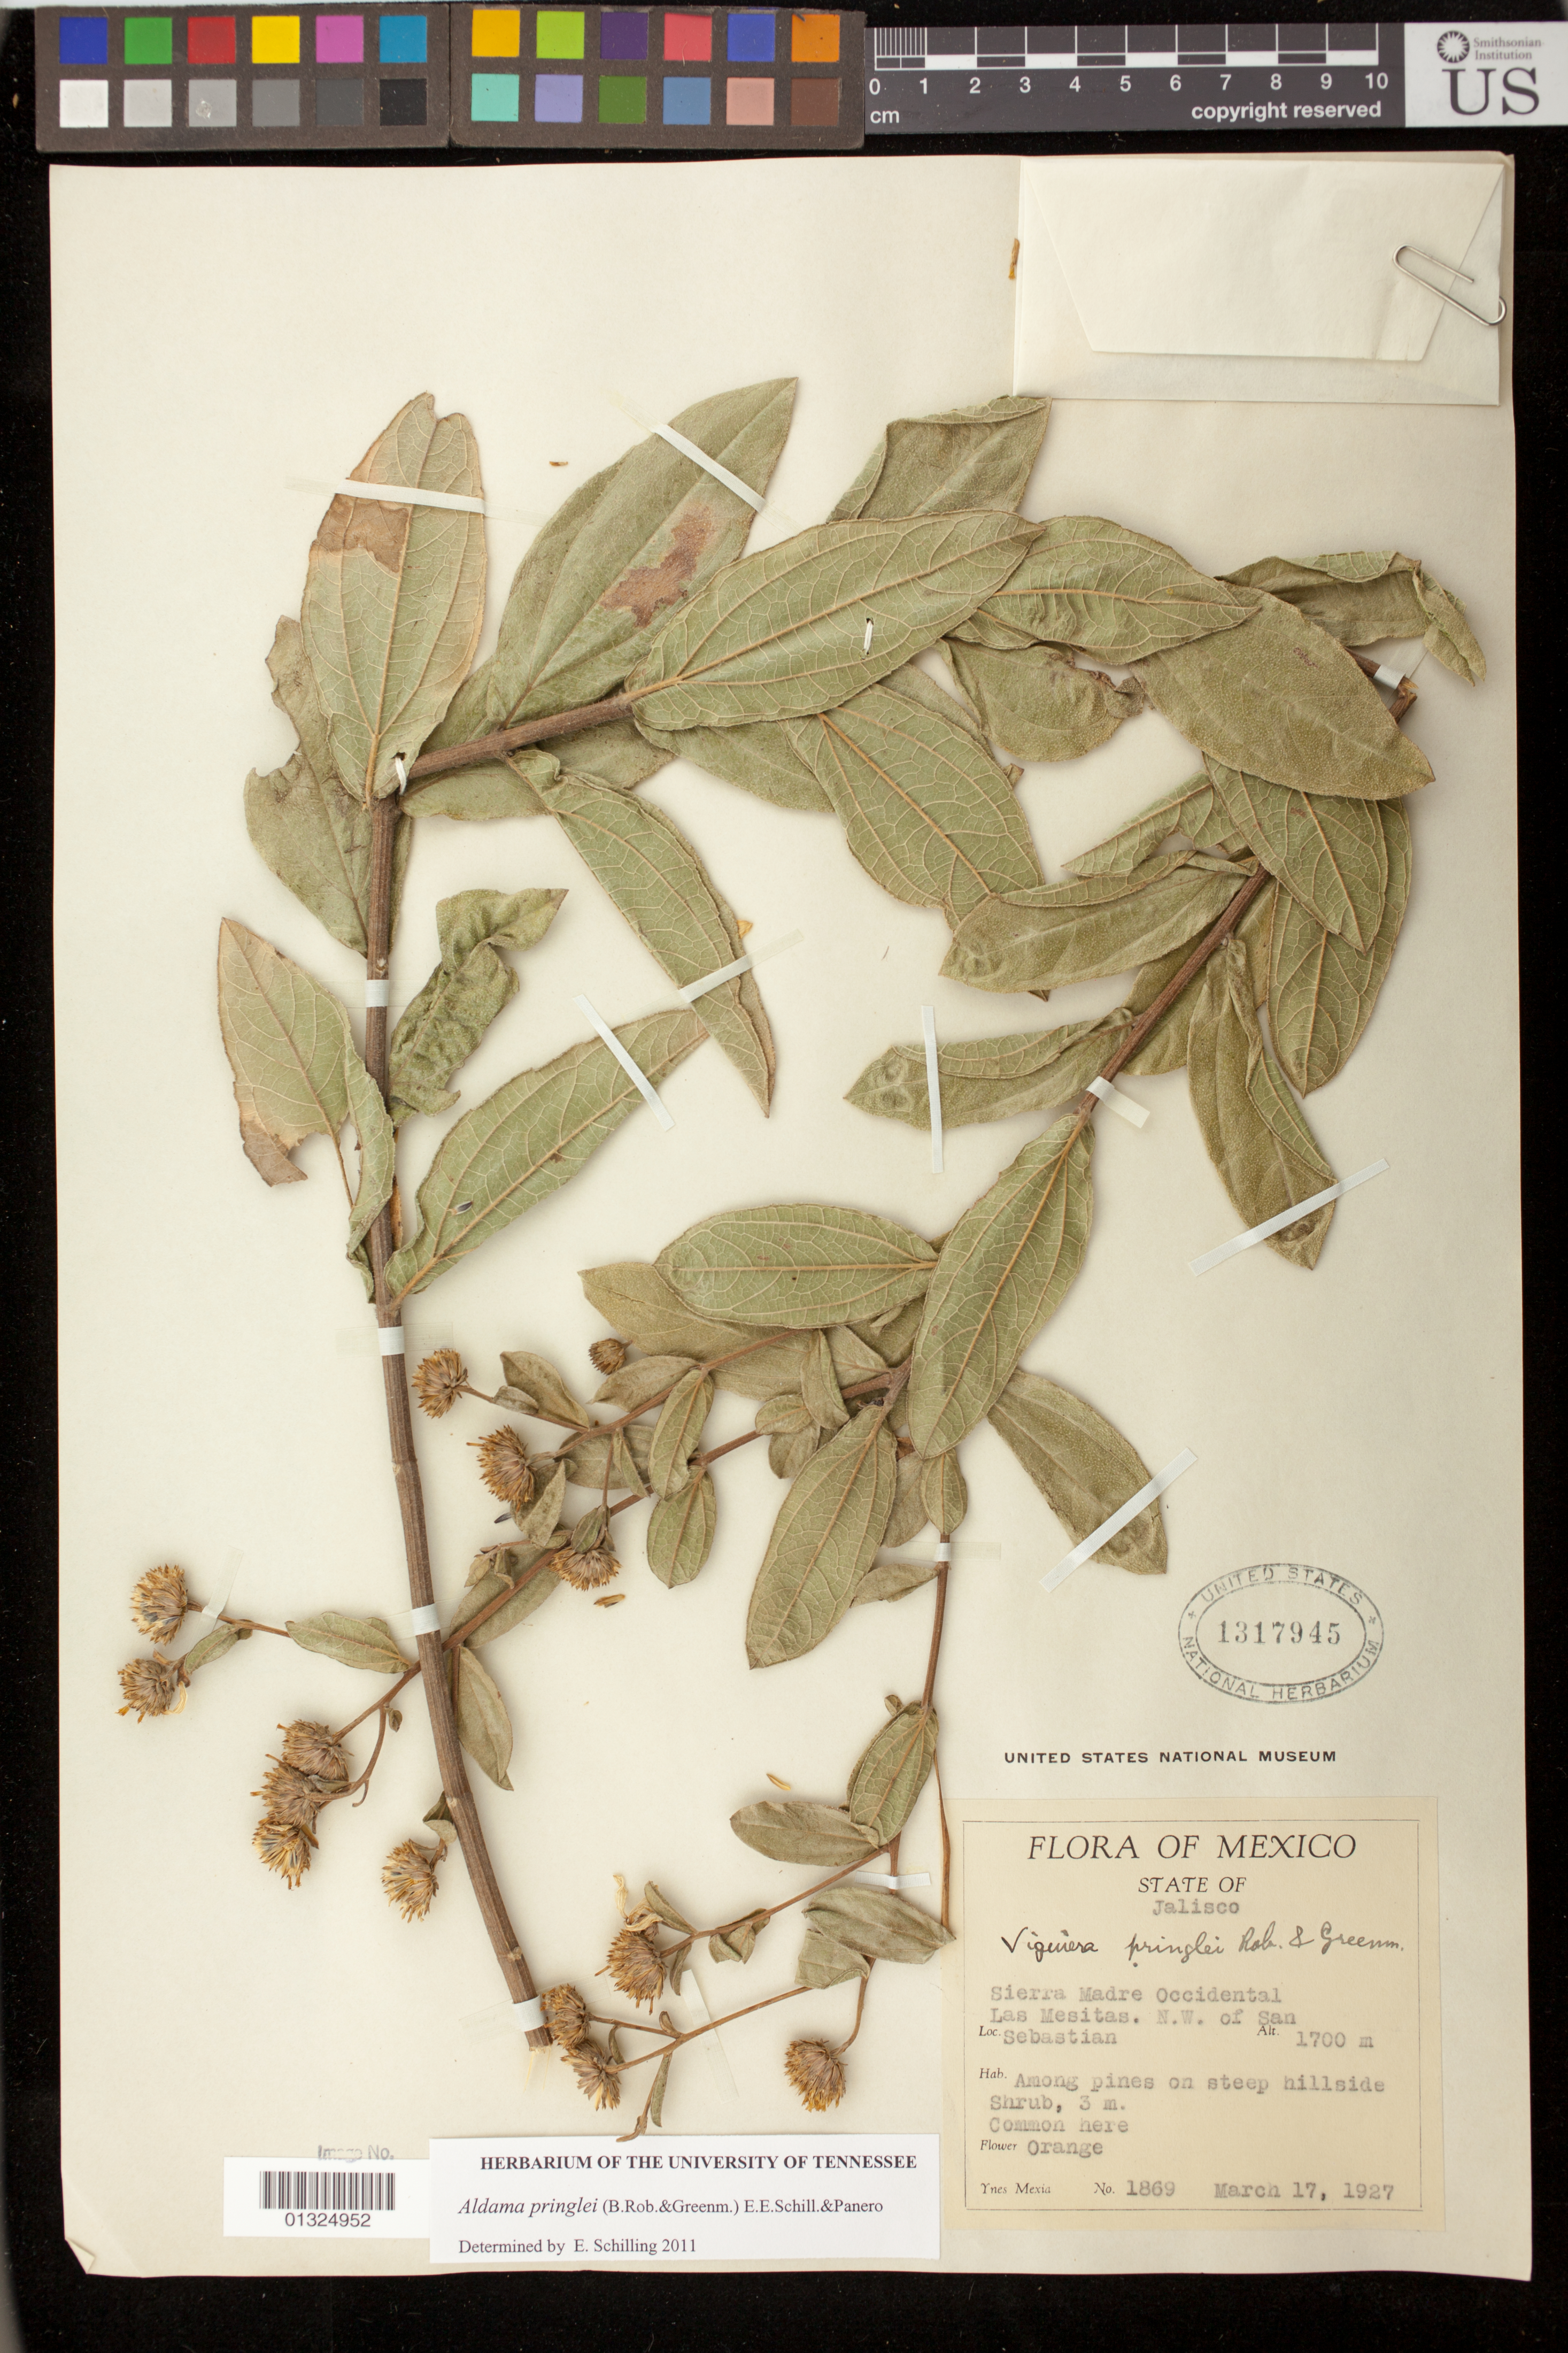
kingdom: Plantae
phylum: Tracheophyta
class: Magnoliopsida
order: Asterales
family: Asteraceae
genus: Aldama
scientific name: Aldama cordifolia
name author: (A. Gray) E.E. Schill. & Panero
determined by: Schilling, E. E.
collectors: Y. Mexia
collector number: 1869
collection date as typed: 17 Mar 1927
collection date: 1927-03-17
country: Mexico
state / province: Jalisco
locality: Sierra Madre Occidental. Near "Las Mesitas", NW of San Sebastian.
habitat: Among pines on steep hillside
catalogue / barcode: US 1317945